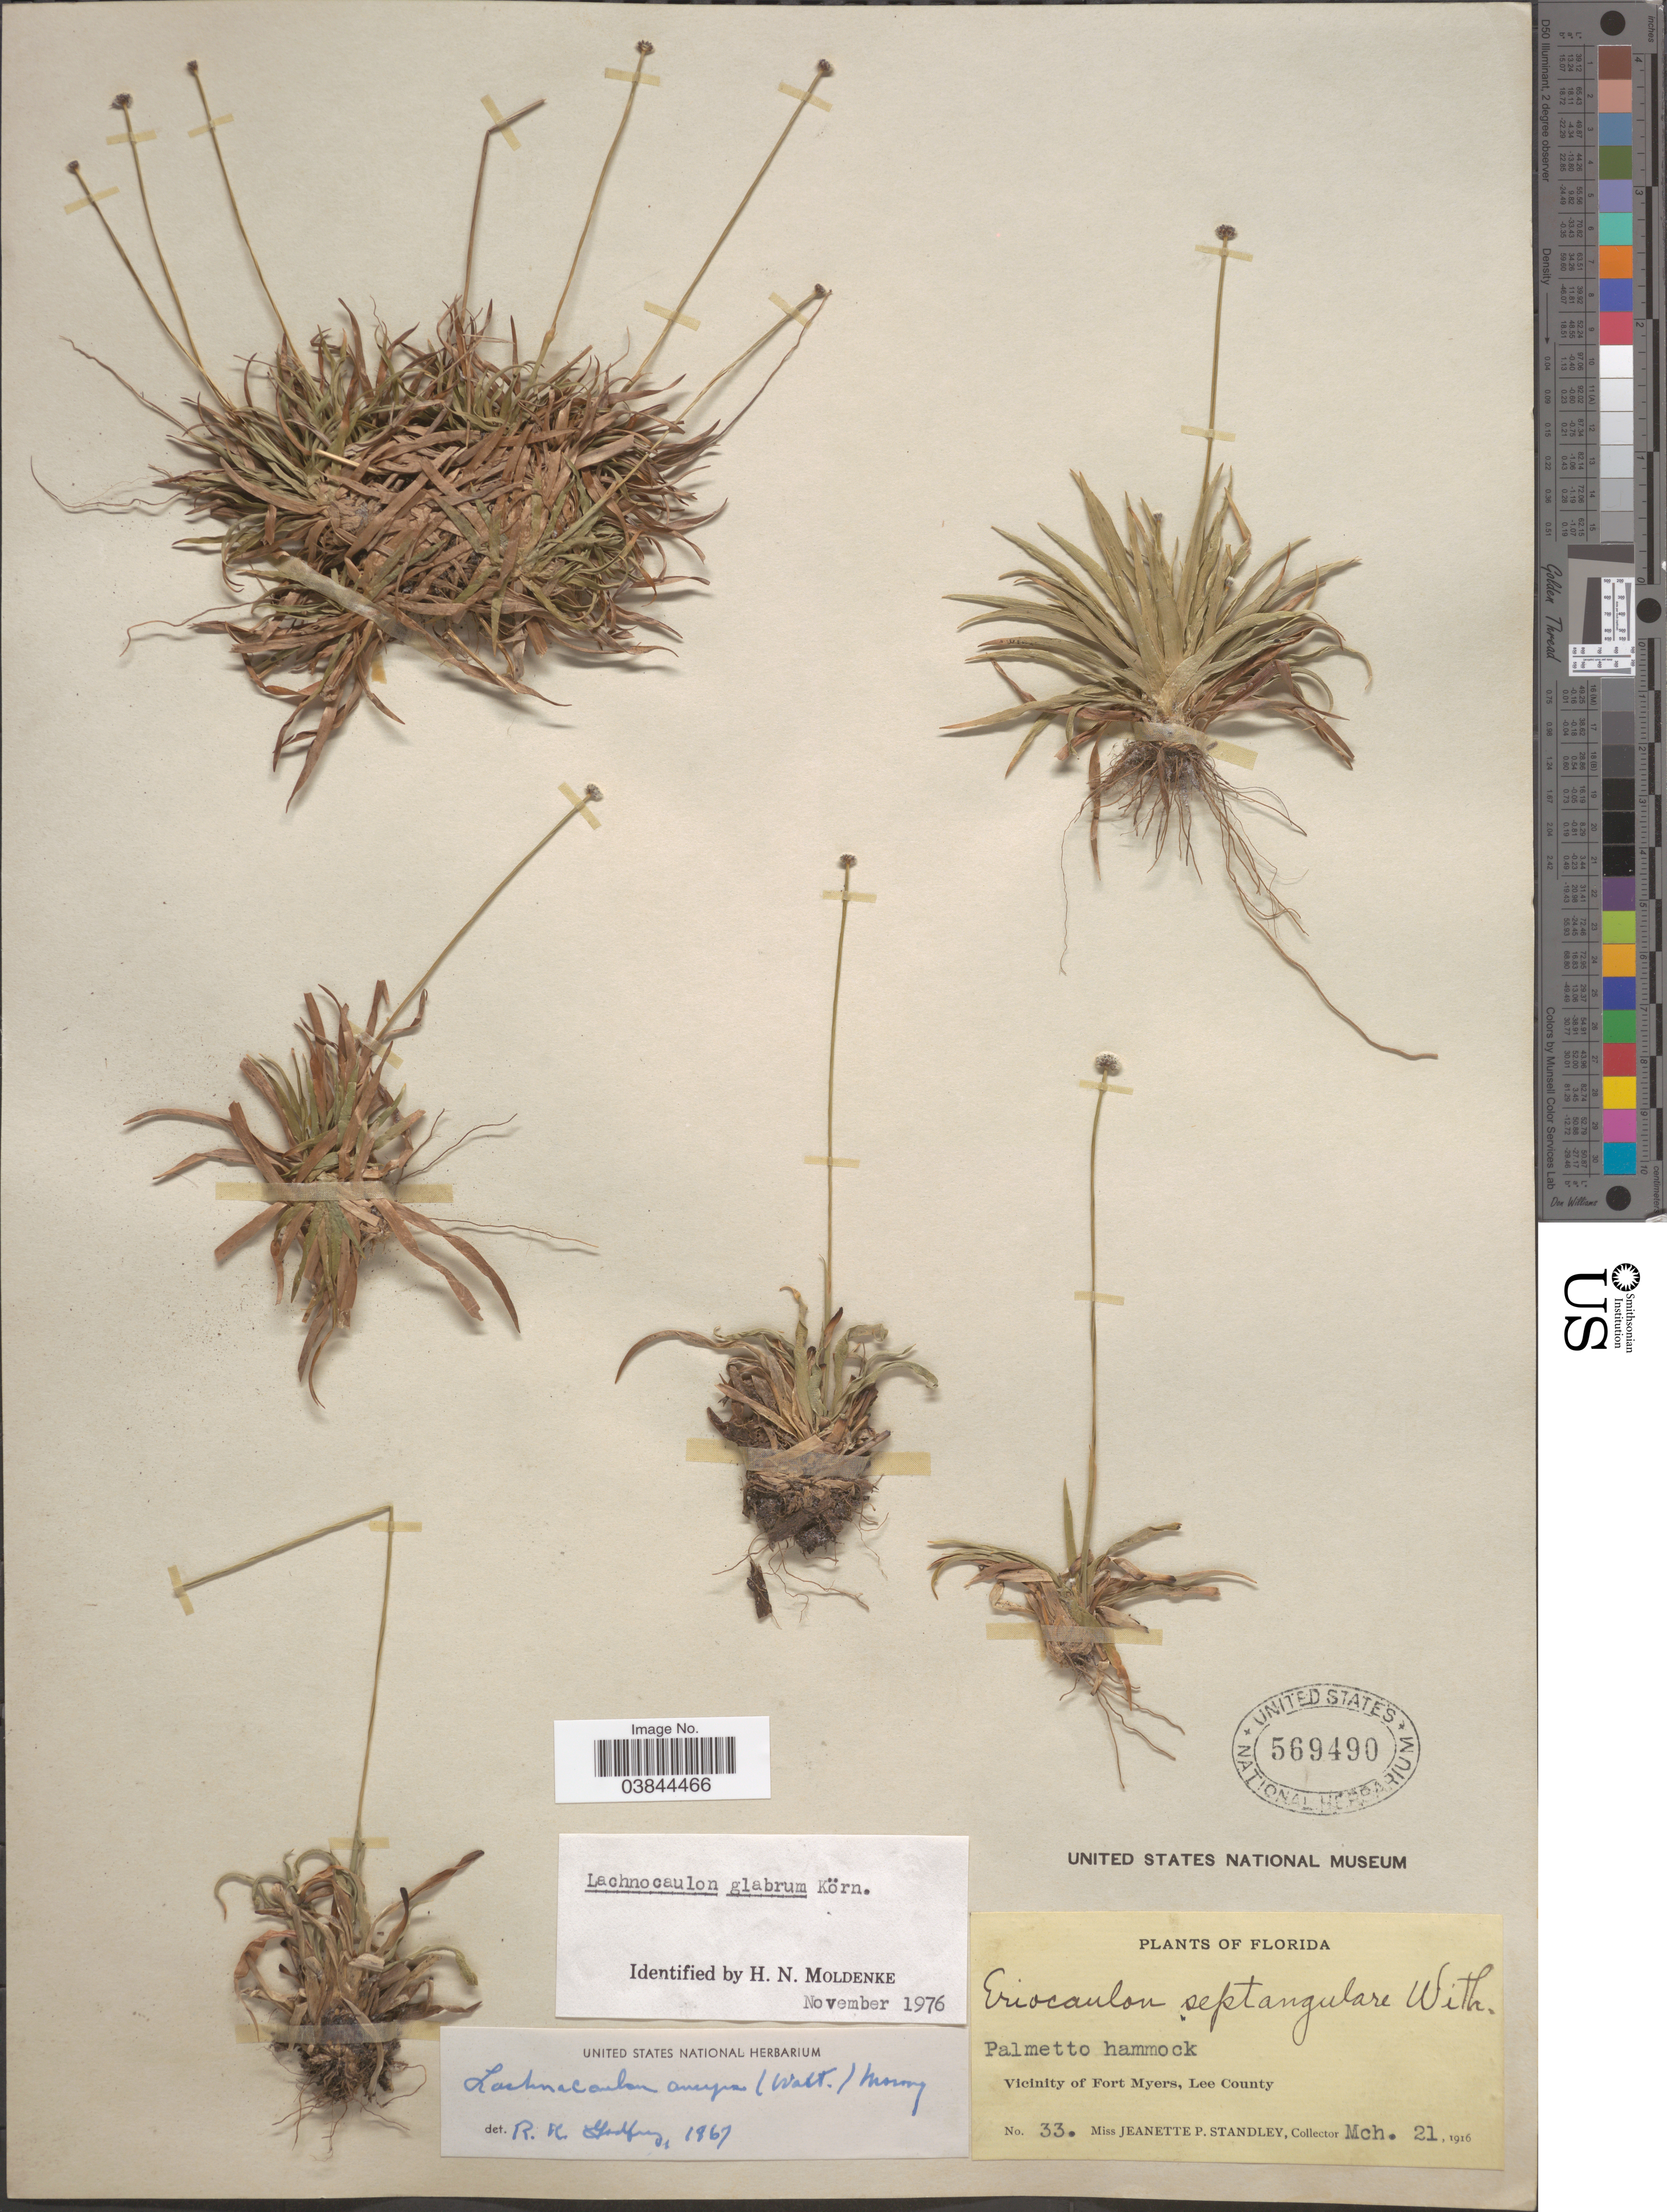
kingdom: Plantae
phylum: Tracheophyta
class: Liliopsida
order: Poales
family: Eriocaulaceae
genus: Lachnocaulon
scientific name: Lachnocaulon glabrum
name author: Körn.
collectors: J. P. Standley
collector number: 33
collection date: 1916-03-21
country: United States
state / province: Florida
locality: Palmetto hammock. Vicinity of Fort Myers, Lee County.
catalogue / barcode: US 569490